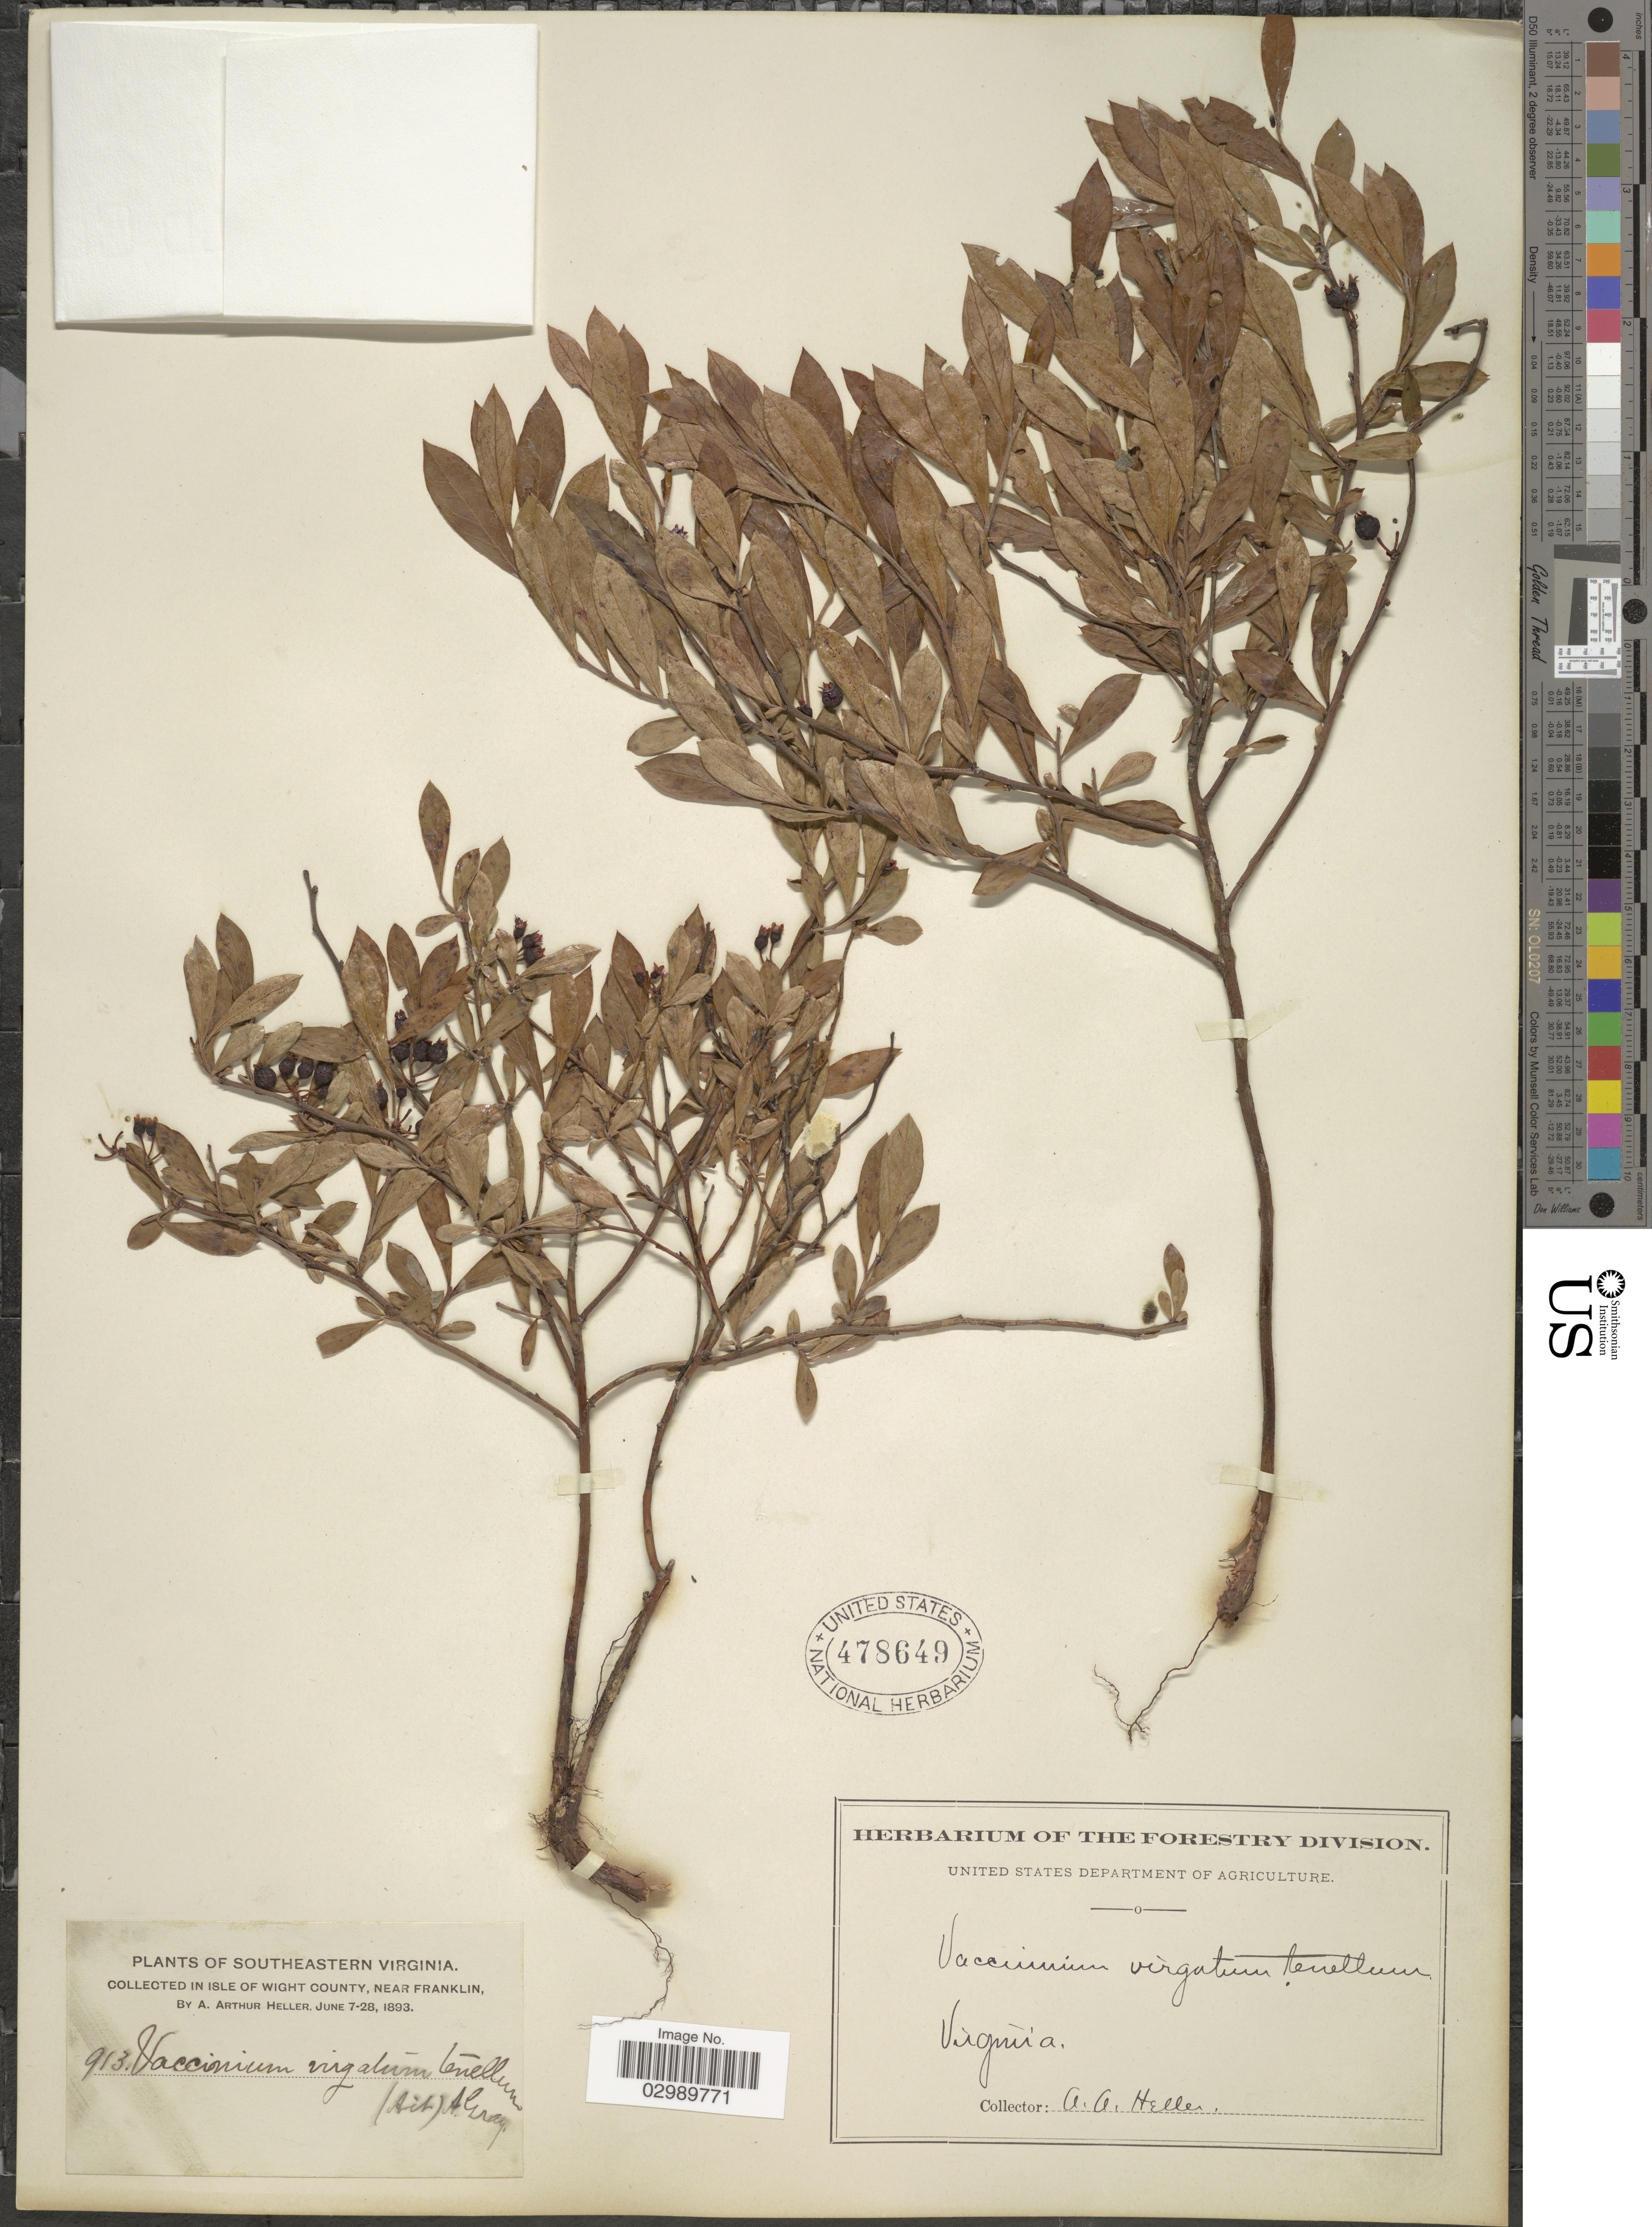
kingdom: Plantae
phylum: Tracheophyta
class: Magnoliopsida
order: Ericales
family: Ericaceae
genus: Vaccinium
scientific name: Vaccinium tenellum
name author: Aiton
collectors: A. A. Heller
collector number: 913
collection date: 1893-06-07/1893-06-28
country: United States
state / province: Virginia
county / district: Isle of Wight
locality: Southeastern Virginia. In isle of Wight County, near Franklin.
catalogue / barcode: US 478649